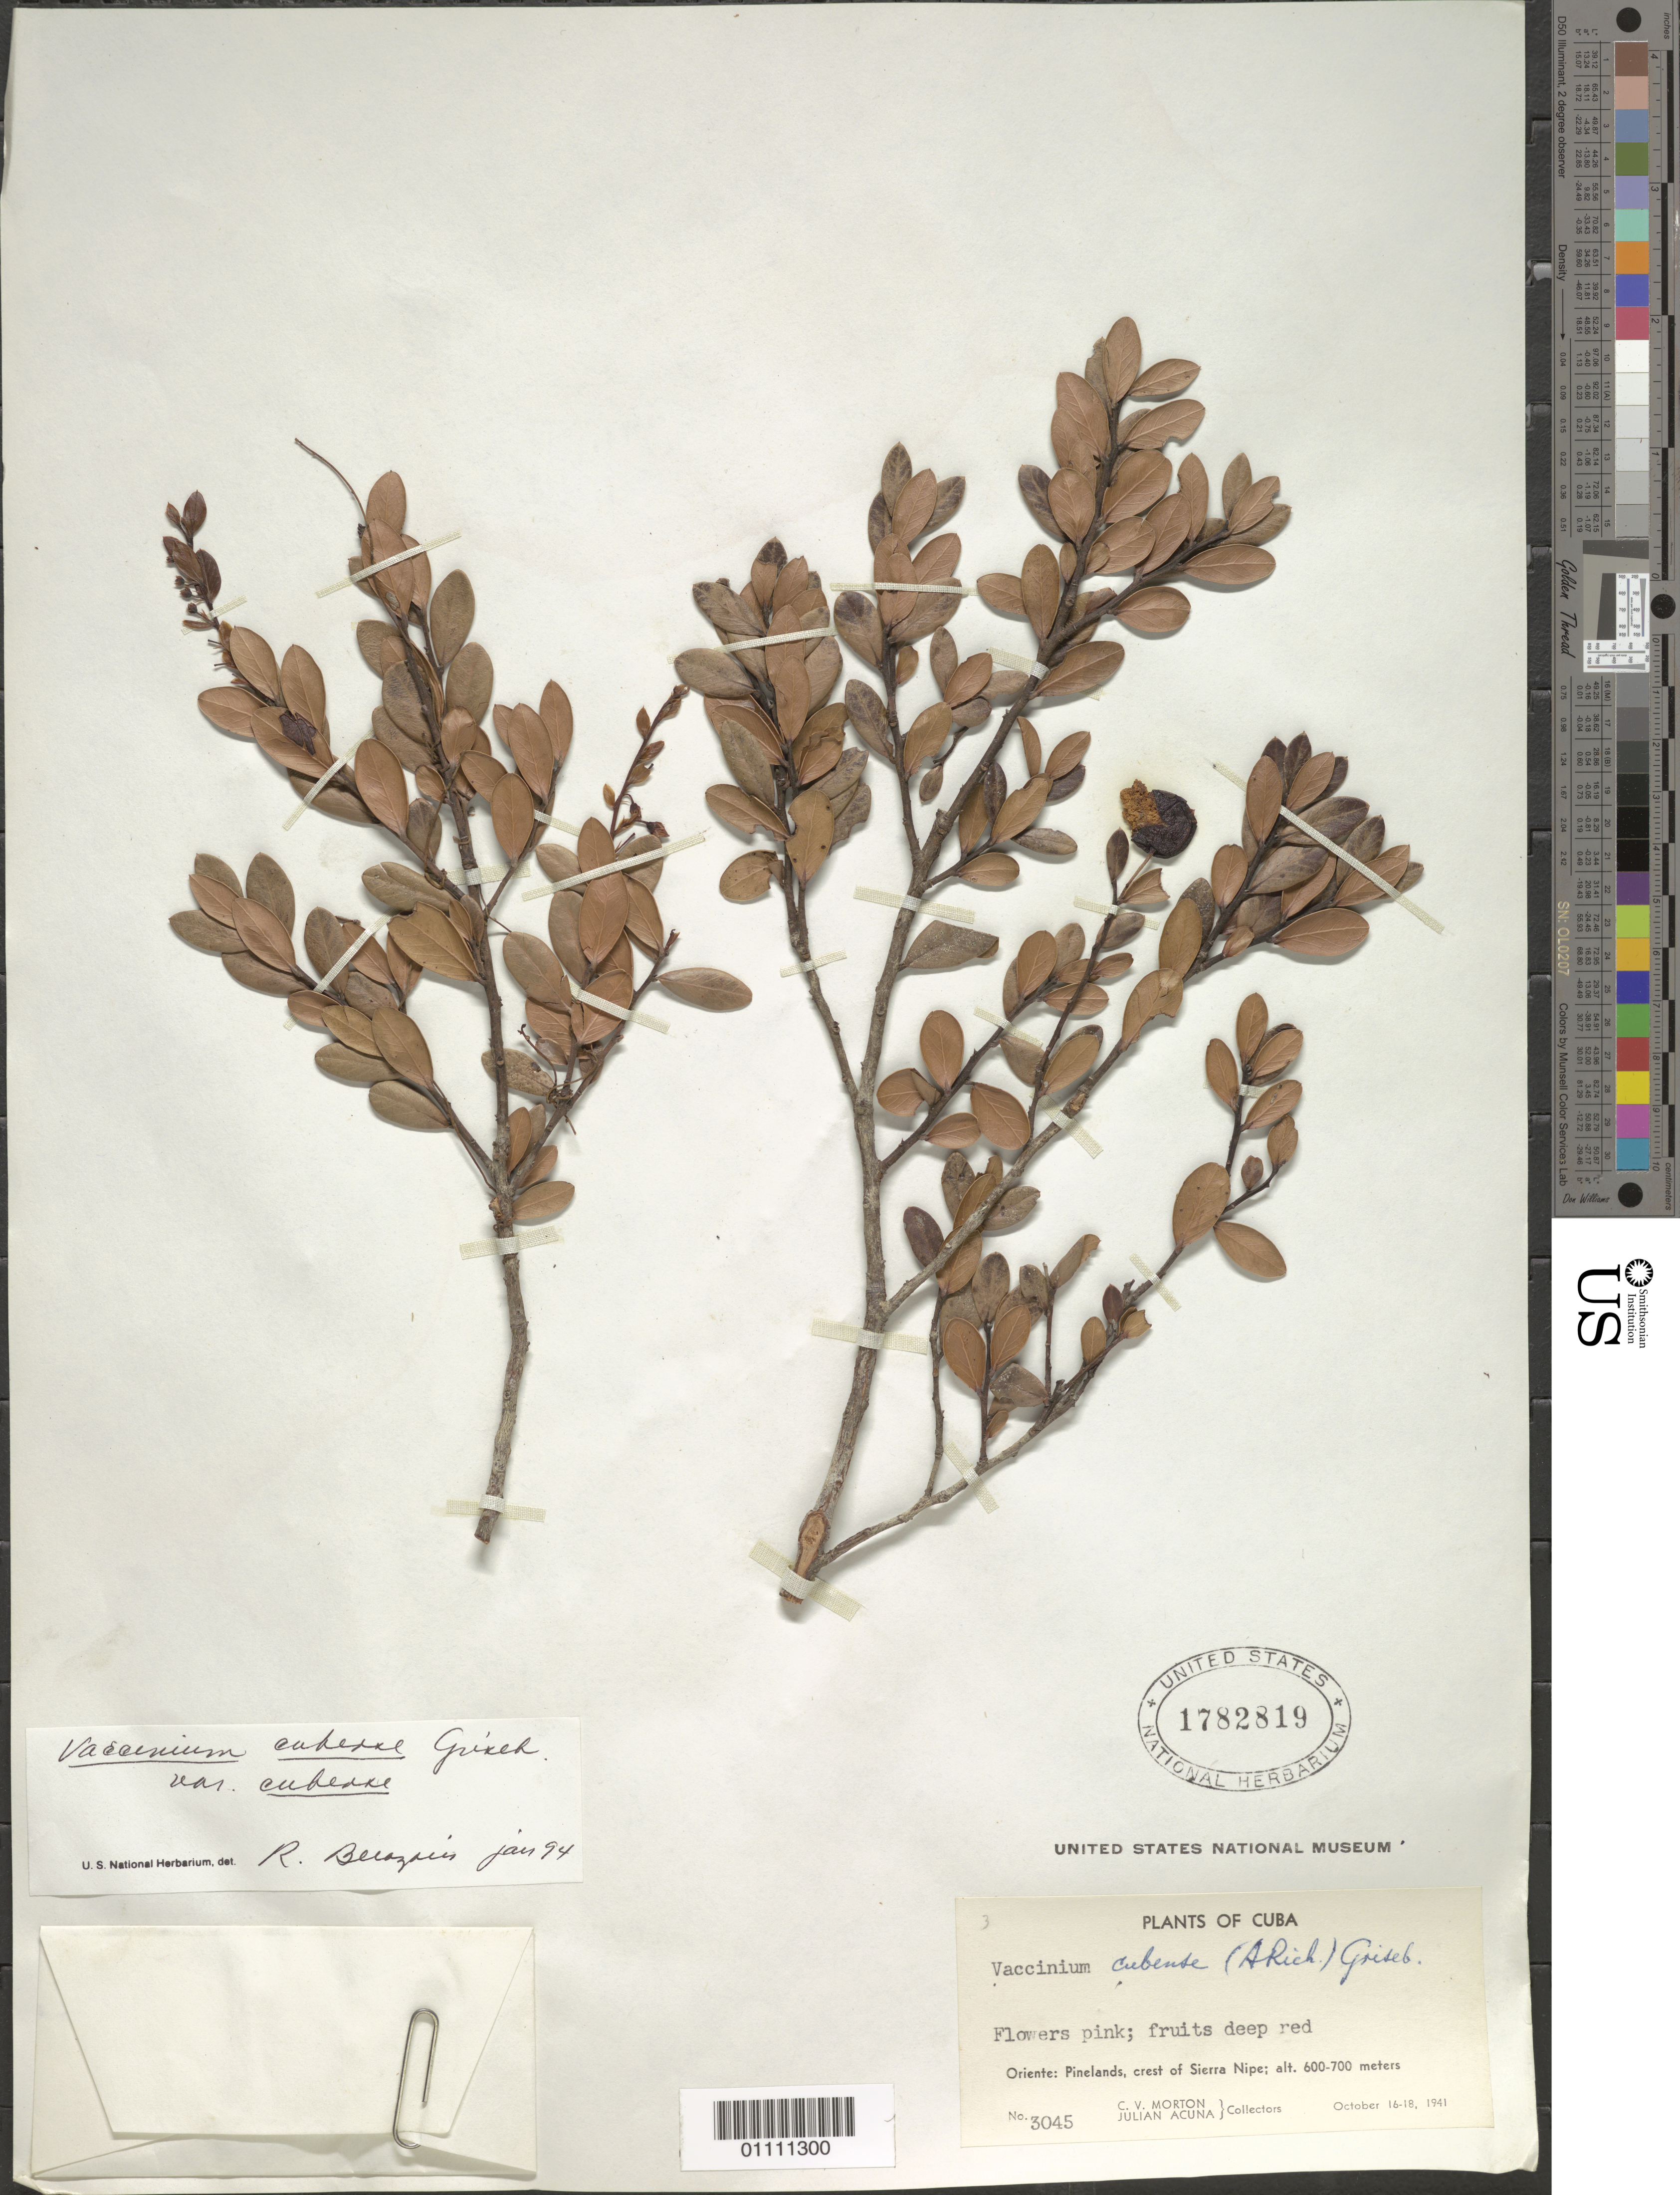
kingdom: Plantae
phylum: Tracheophyta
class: Magnoliopsida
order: Ericales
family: Ericaceae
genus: Vaccinium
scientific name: Vaccinium cubense var. cubense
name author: (A. Rich.) Griseb.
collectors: C. V. Morton & J. Acuña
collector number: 3045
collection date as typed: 16 Oct 1941 to 18 Oct 1941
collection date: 1941-10-16/1941-10-18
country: Cuba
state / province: Holguín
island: Cuba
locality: Pinelands, crest of Sierra Nipe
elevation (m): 600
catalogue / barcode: US 1782819